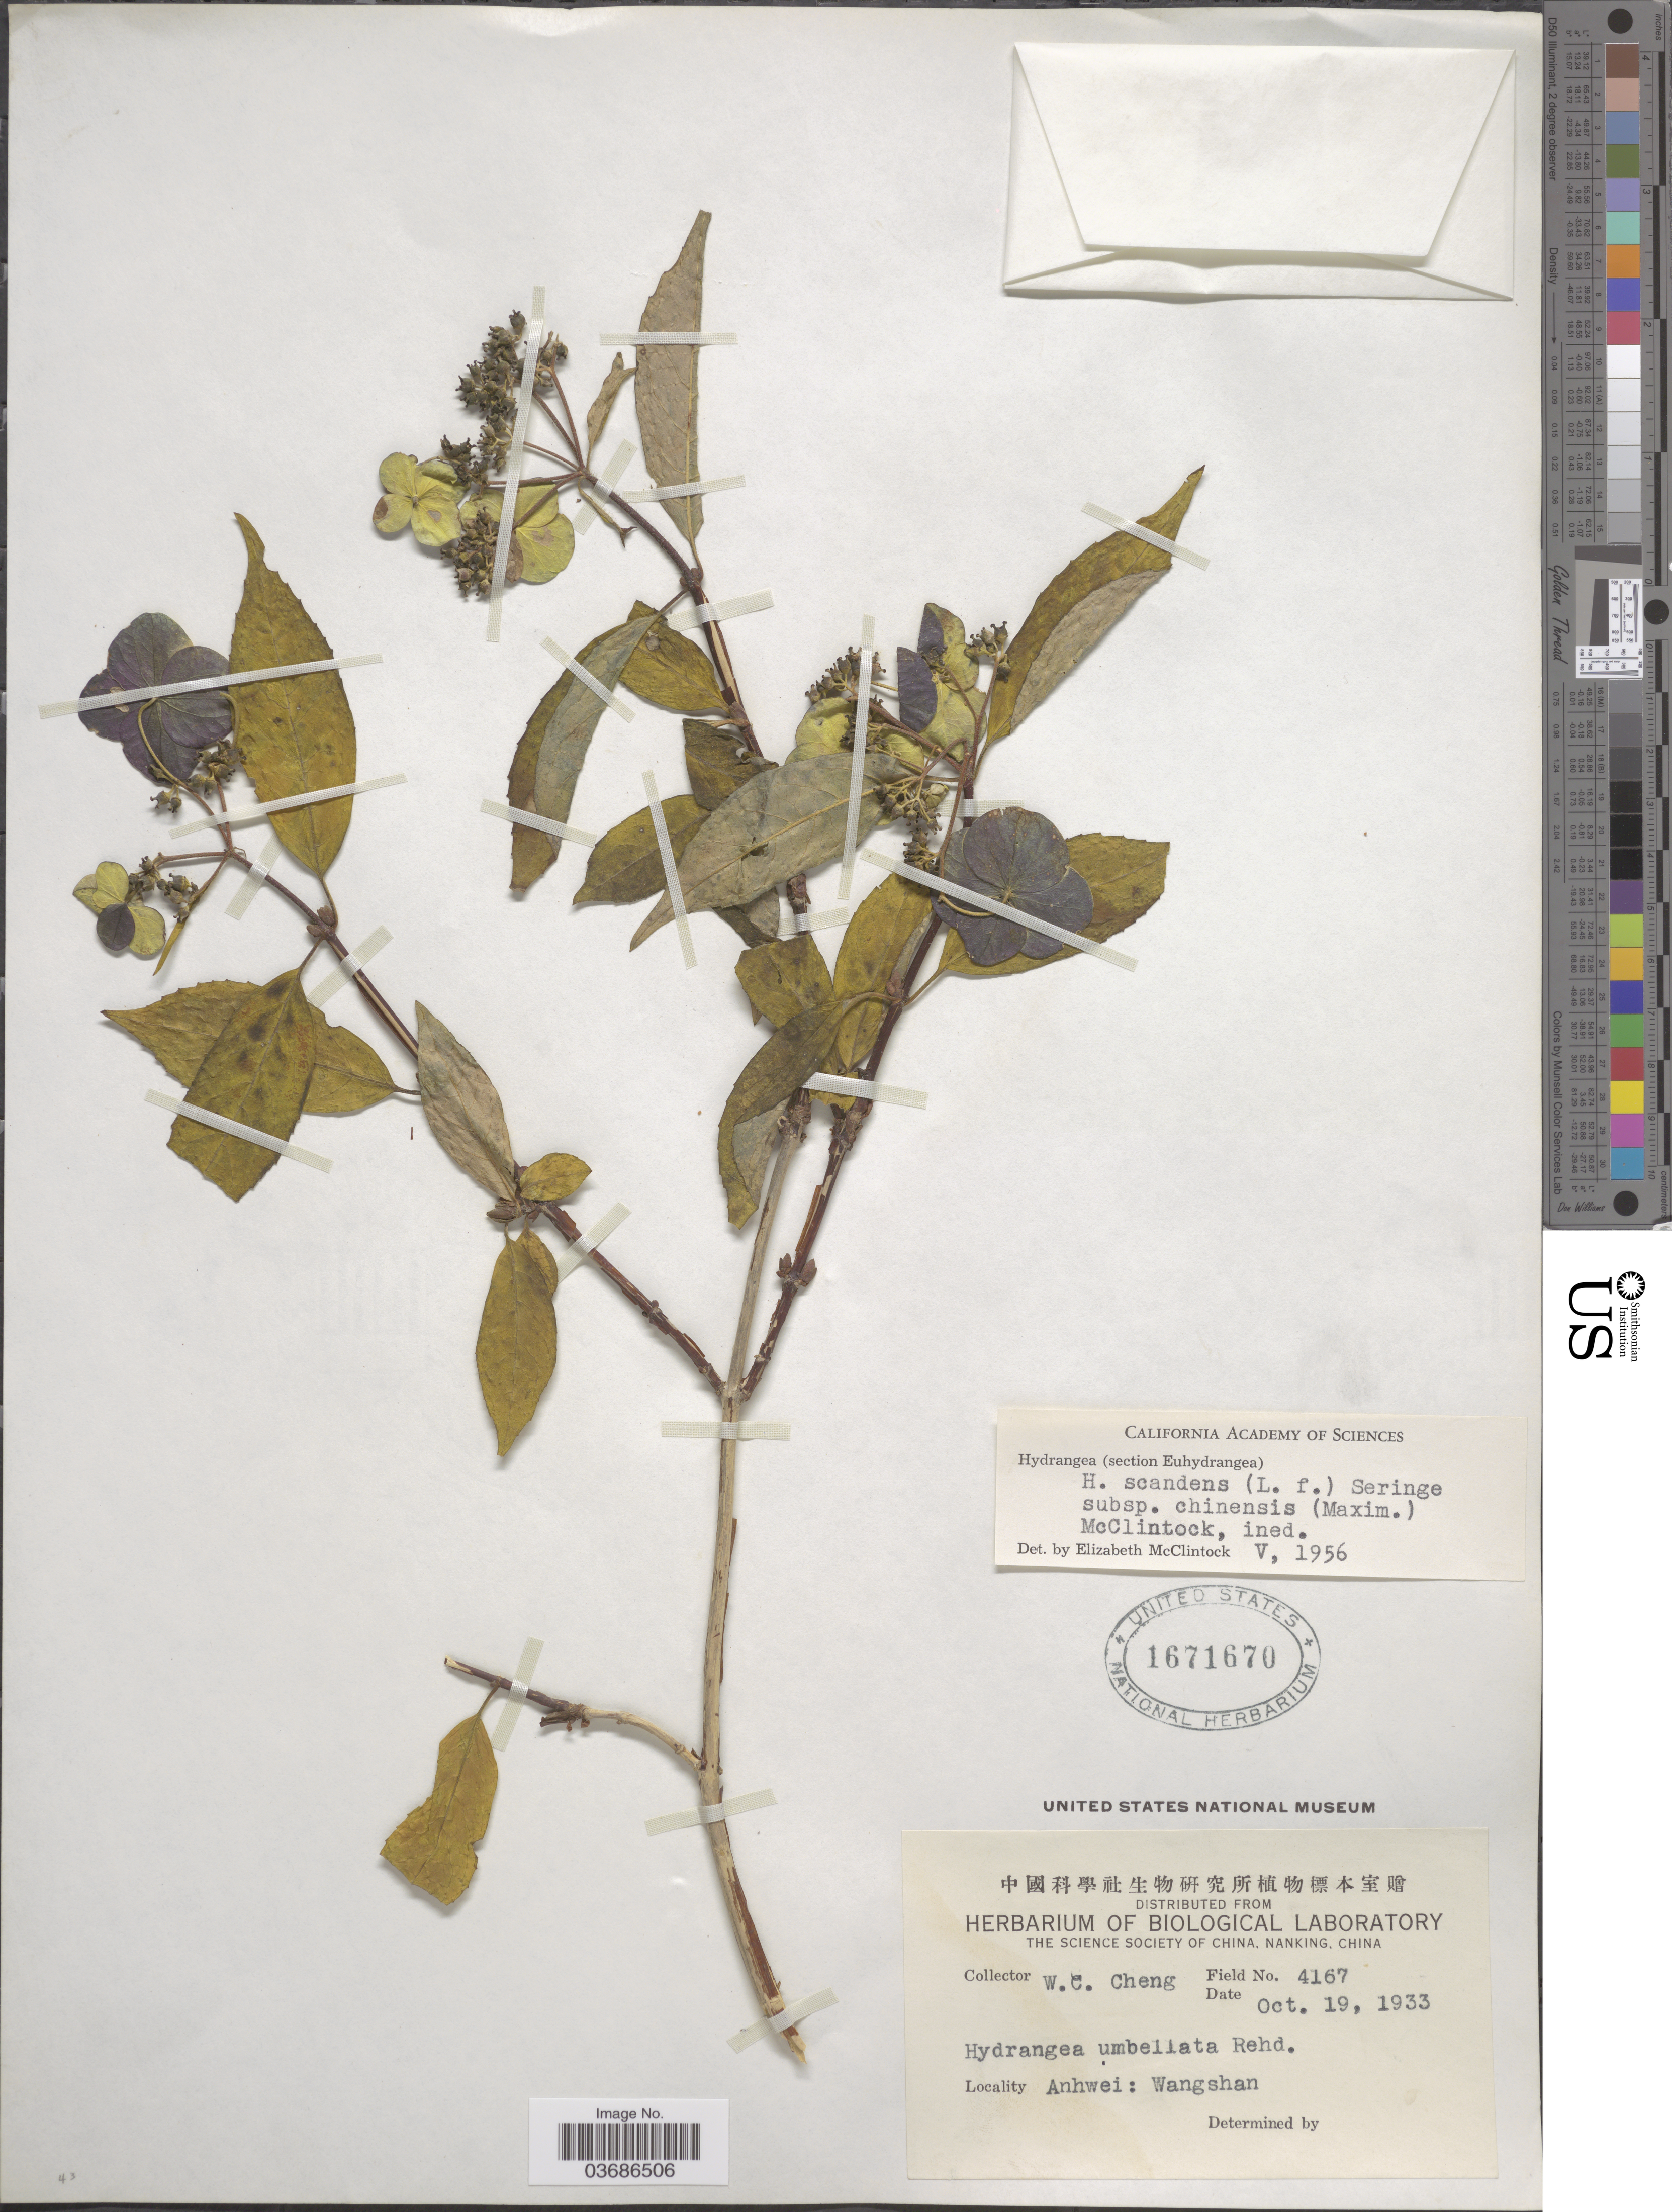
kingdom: Plantae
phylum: Tracheophyta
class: Magnoliopsida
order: Cornales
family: Hydrangeaceae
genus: Hydrangea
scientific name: Hydrangea scandens subsp. chinensis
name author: (Maxim.) E. M. McClint.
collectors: W. C. Cheng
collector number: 4167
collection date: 1933-10-19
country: China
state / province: Anhui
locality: Anhwei: Wangshan.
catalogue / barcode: US 1671670